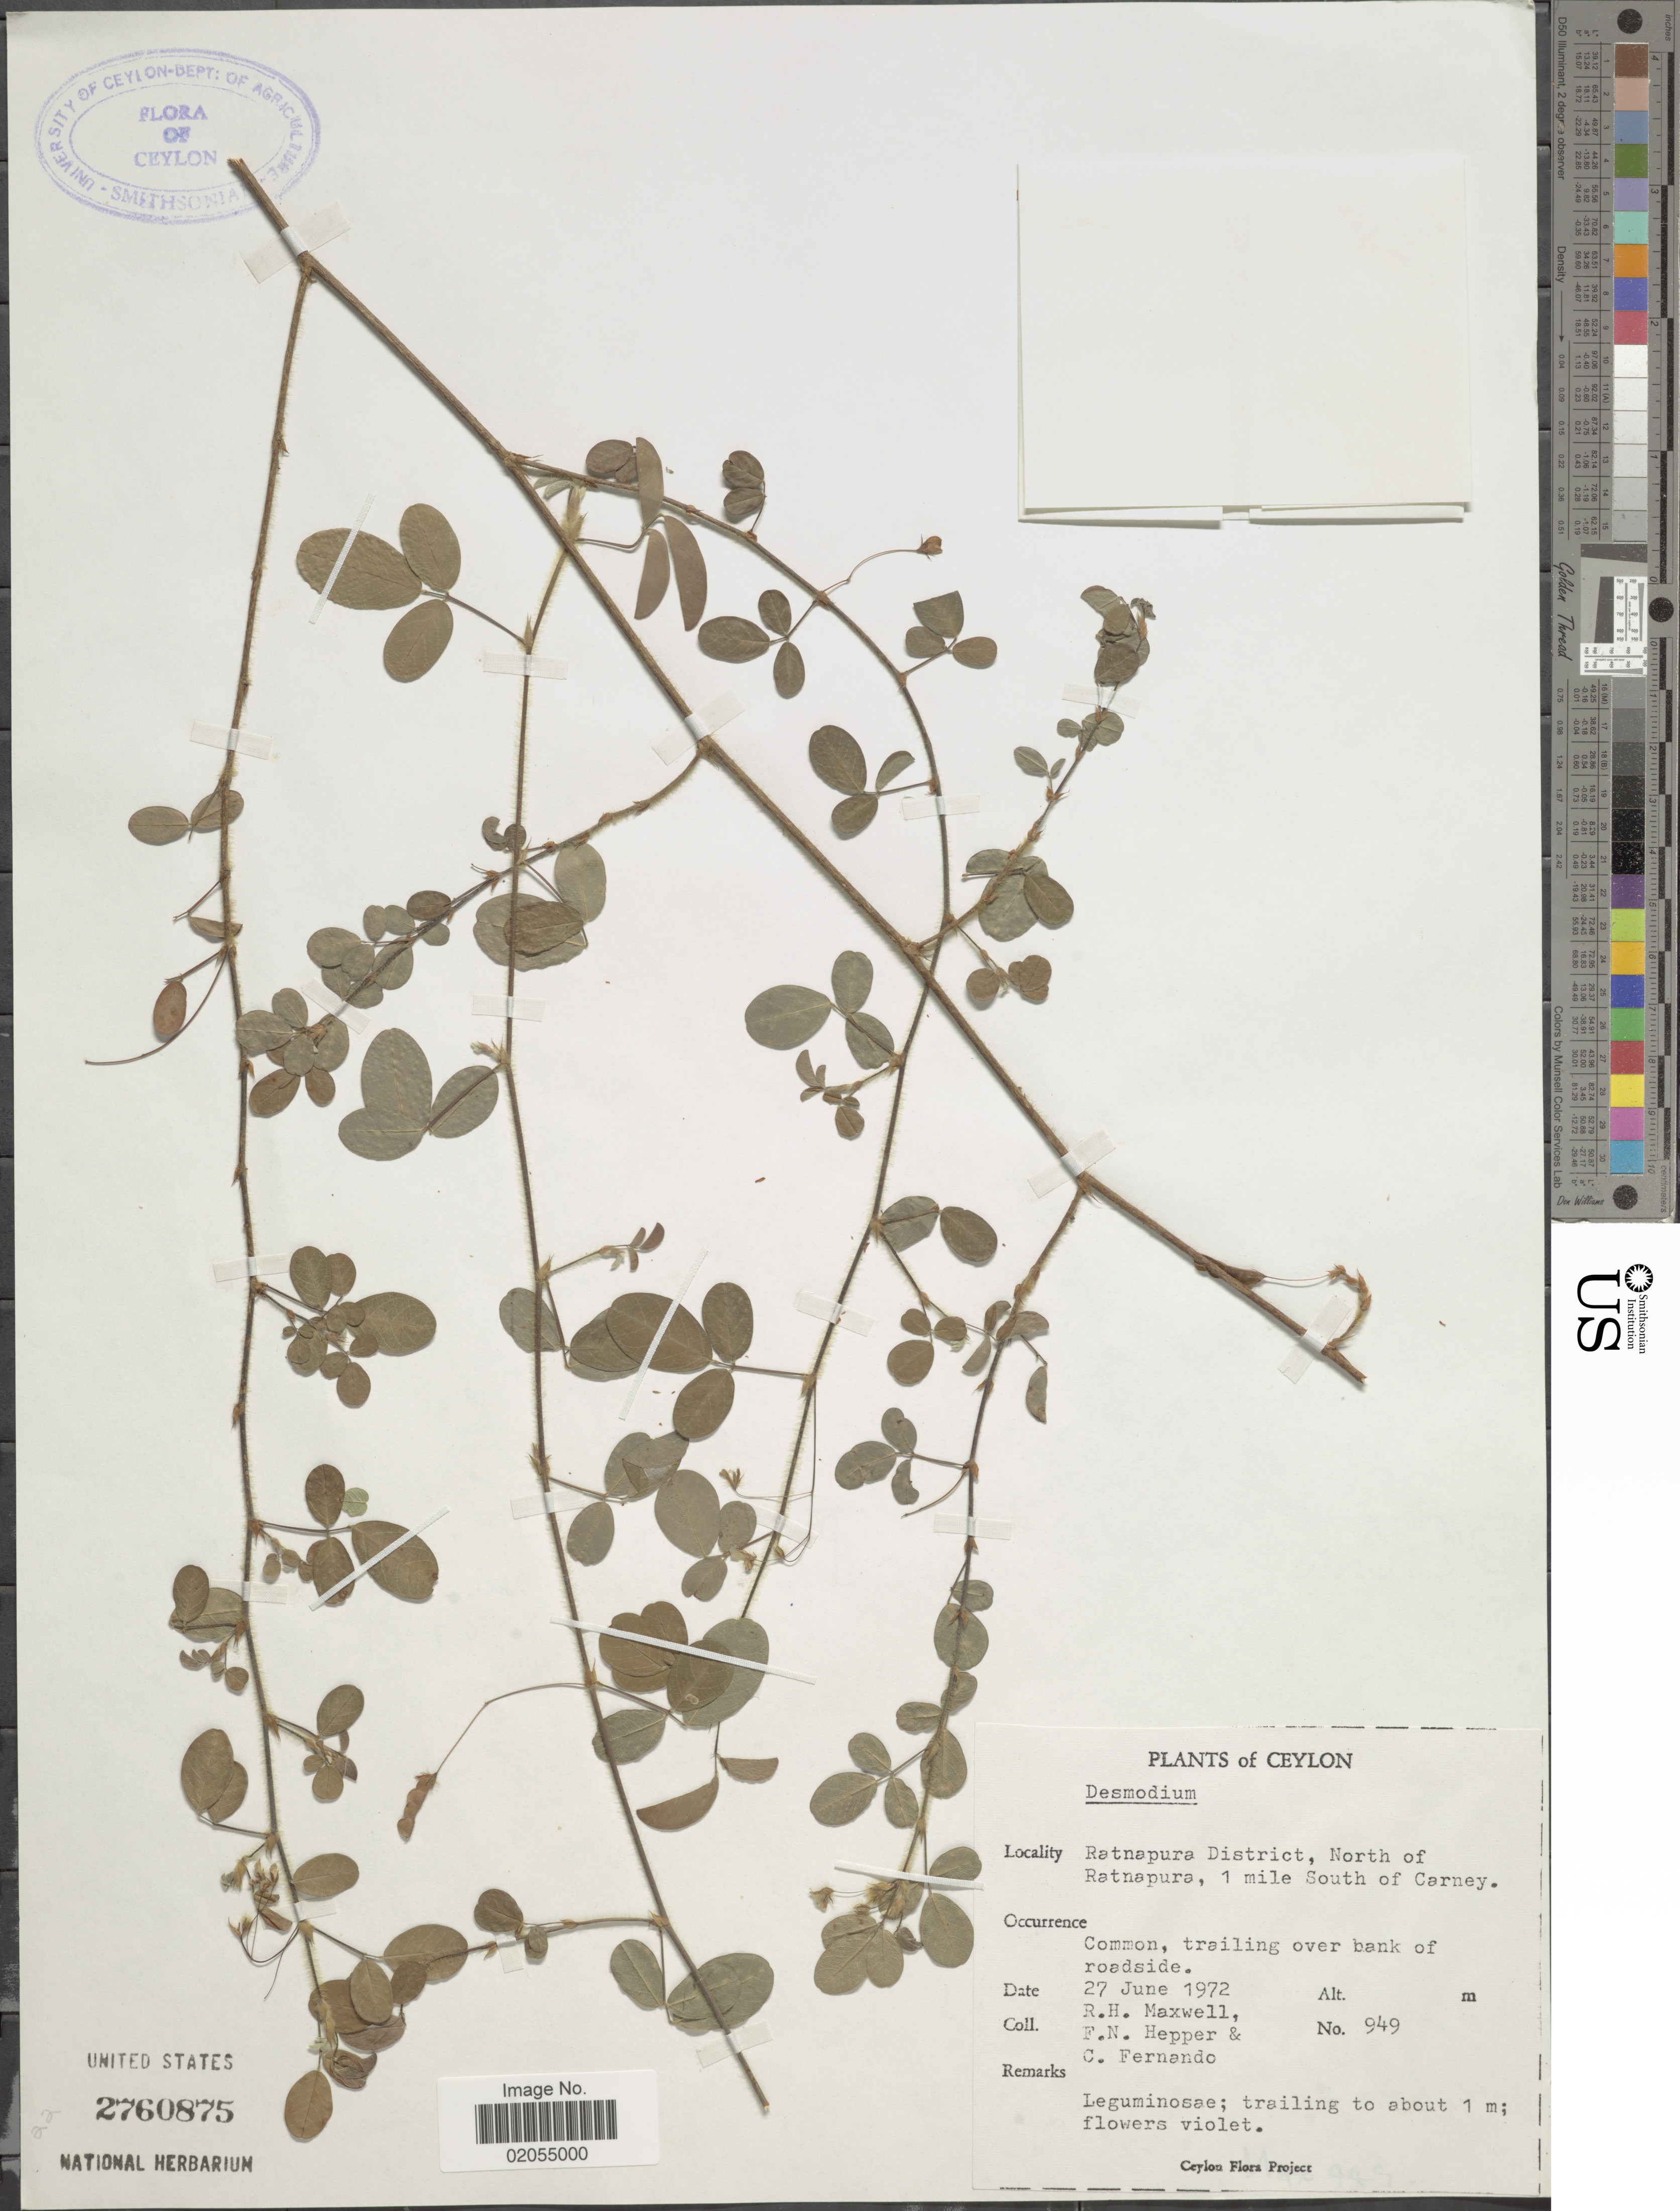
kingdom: Plantae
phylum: Tracheophyta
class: Magnoliopsida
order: Fabales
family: Fabaceae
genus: Desmodium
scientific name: Desmodium sp.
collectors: R. Maxwell, F. Hepper & C. Fernando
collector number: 949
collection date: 1972-06-27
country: Sri Lanka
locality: Ceylon. Ratnapura District, North of Ratnapura, 1 mile South of Carney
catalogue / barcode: US 2760875